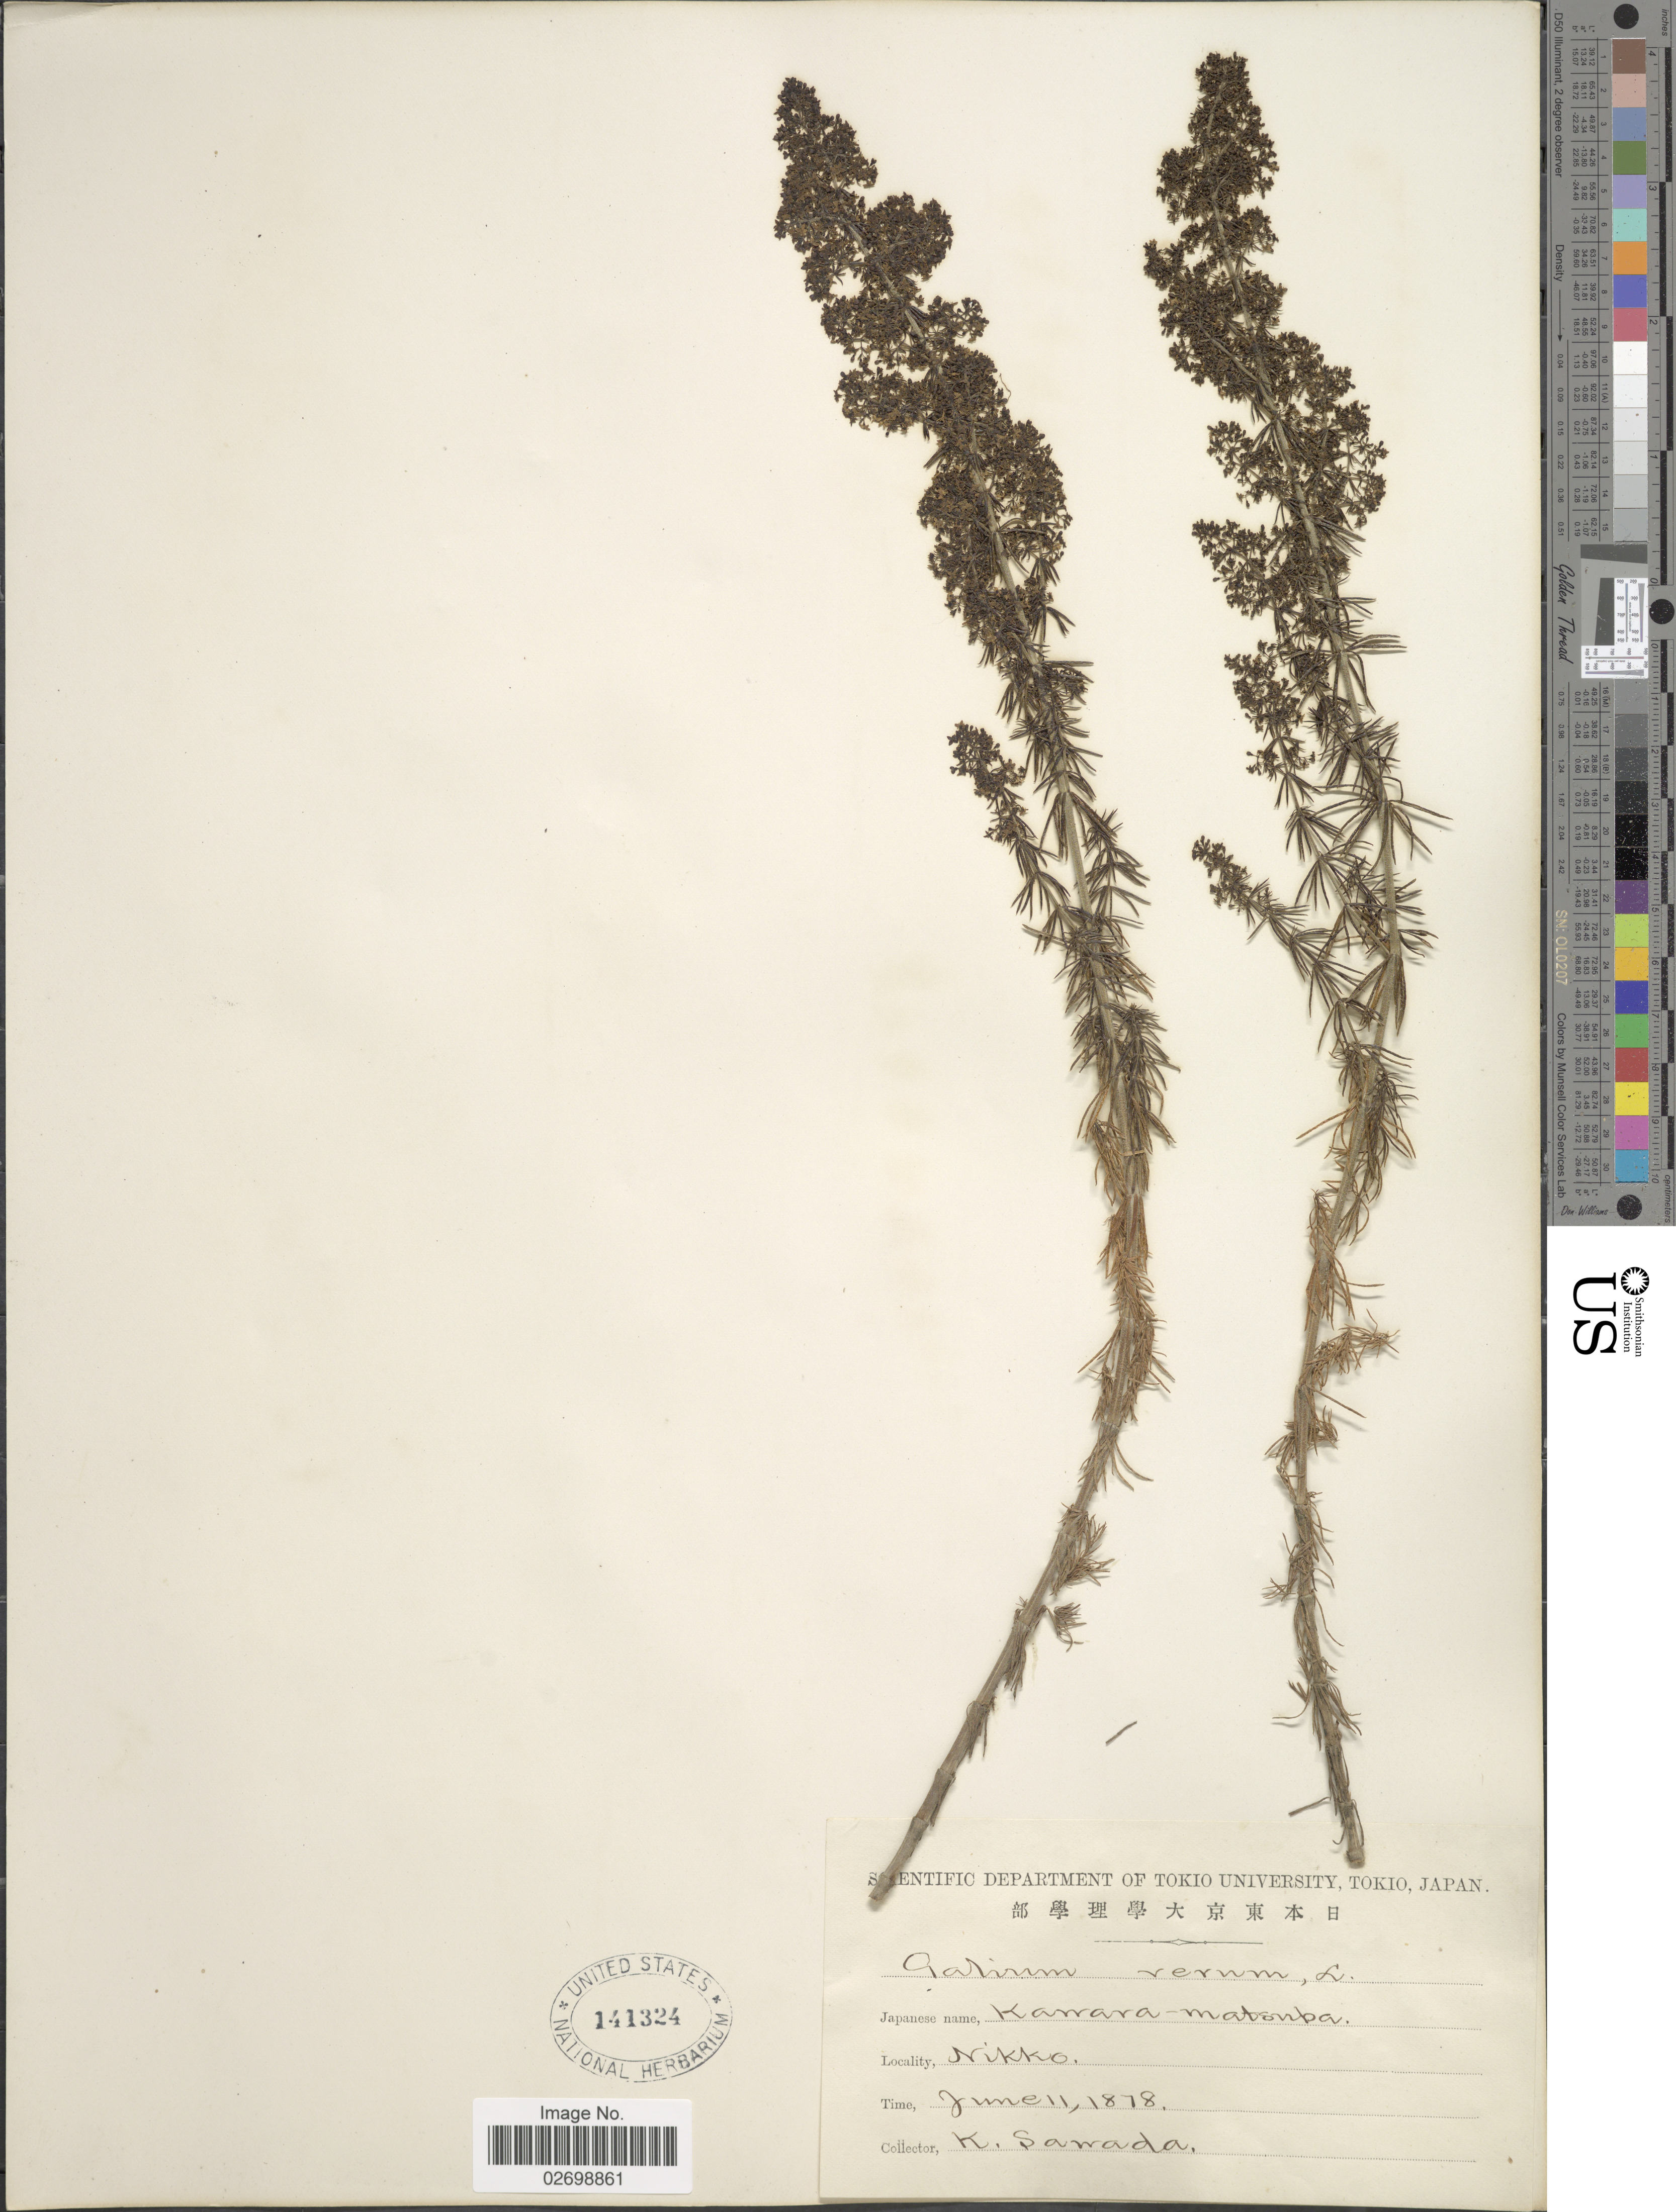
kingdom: Plantae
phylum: Tracheophyta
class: Magnoliopsida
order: Gentianales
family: Rubiaceae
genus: Galium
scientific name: Galium verum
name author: L.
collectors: K. Sawada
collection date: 1878-06-11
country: Japan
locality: Nikko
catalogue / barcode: US 141324